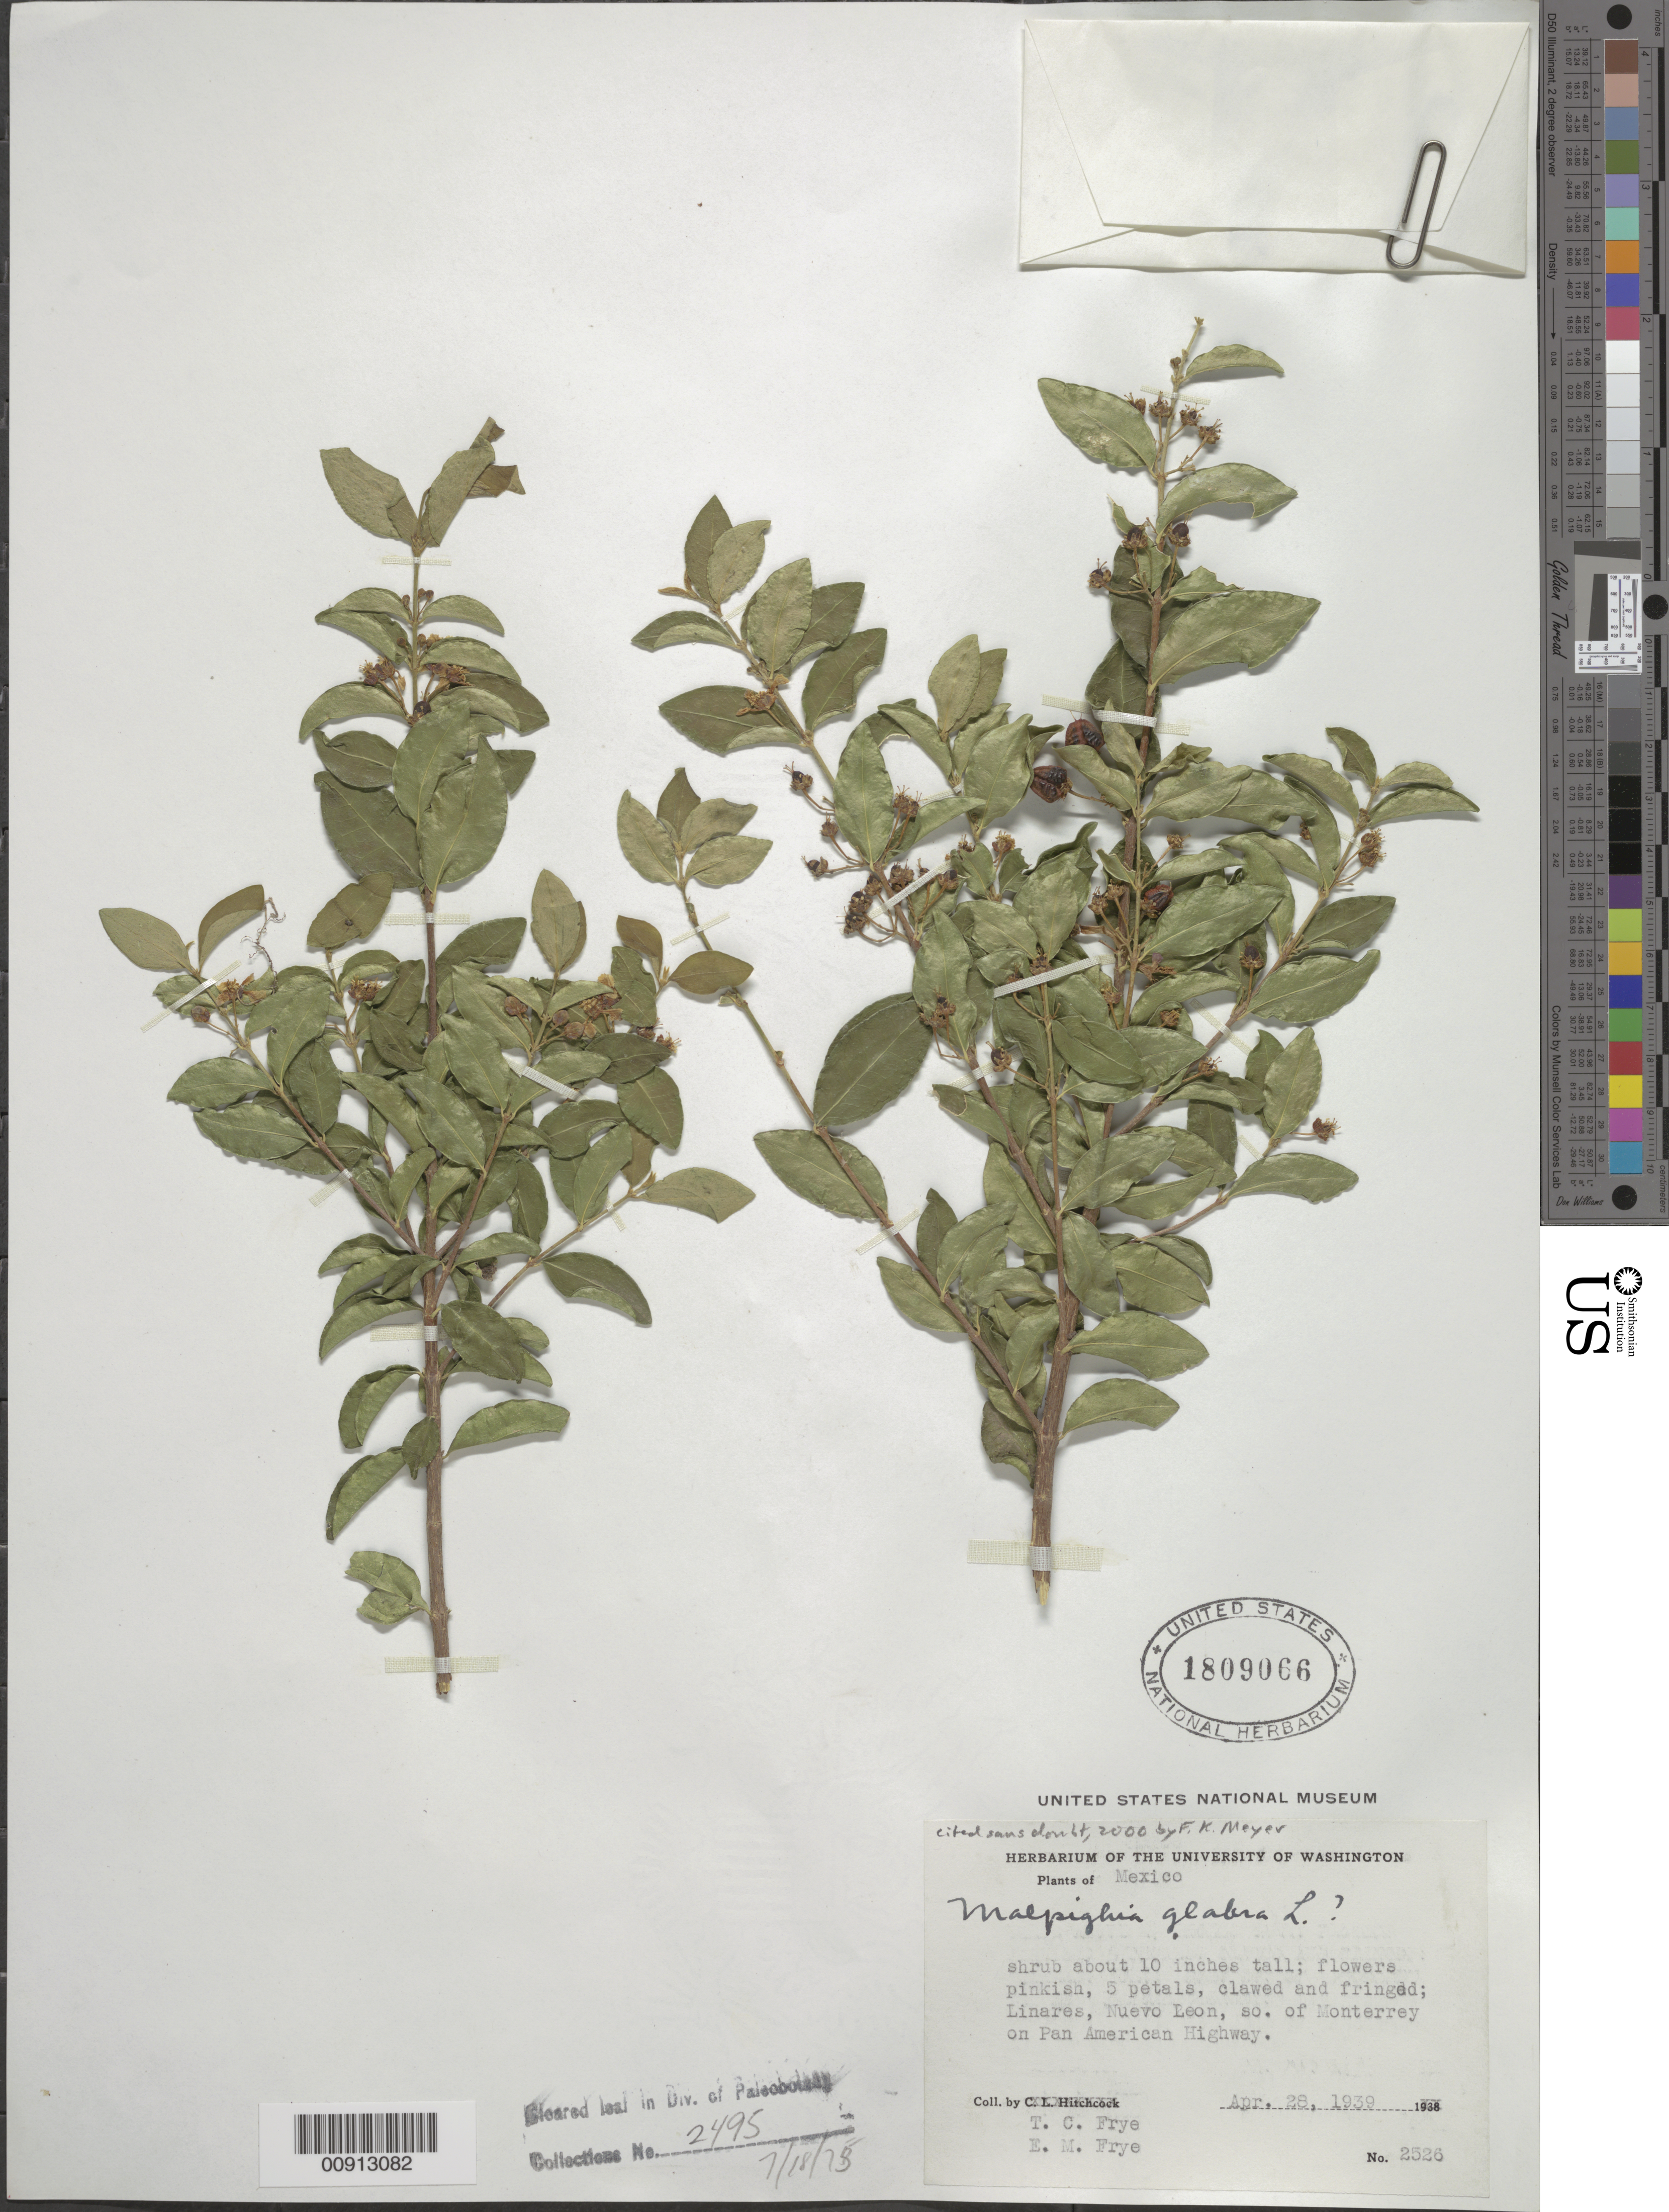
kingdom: Plantae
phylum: Tracheophyta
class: Magnoliopsida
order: Malpighiales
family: Malpighiaceae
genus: Malpighia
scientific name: Malpighia glabra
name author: L.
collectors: T. C. Frye & E. Frye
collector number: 2526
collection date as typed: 28 Apr 1939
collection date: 1939-04-28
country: Mexico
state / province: Nuevo León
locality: Linares, Nuevo León, so. of Monterrey on Pan American Highway.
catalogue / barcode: US 1809066